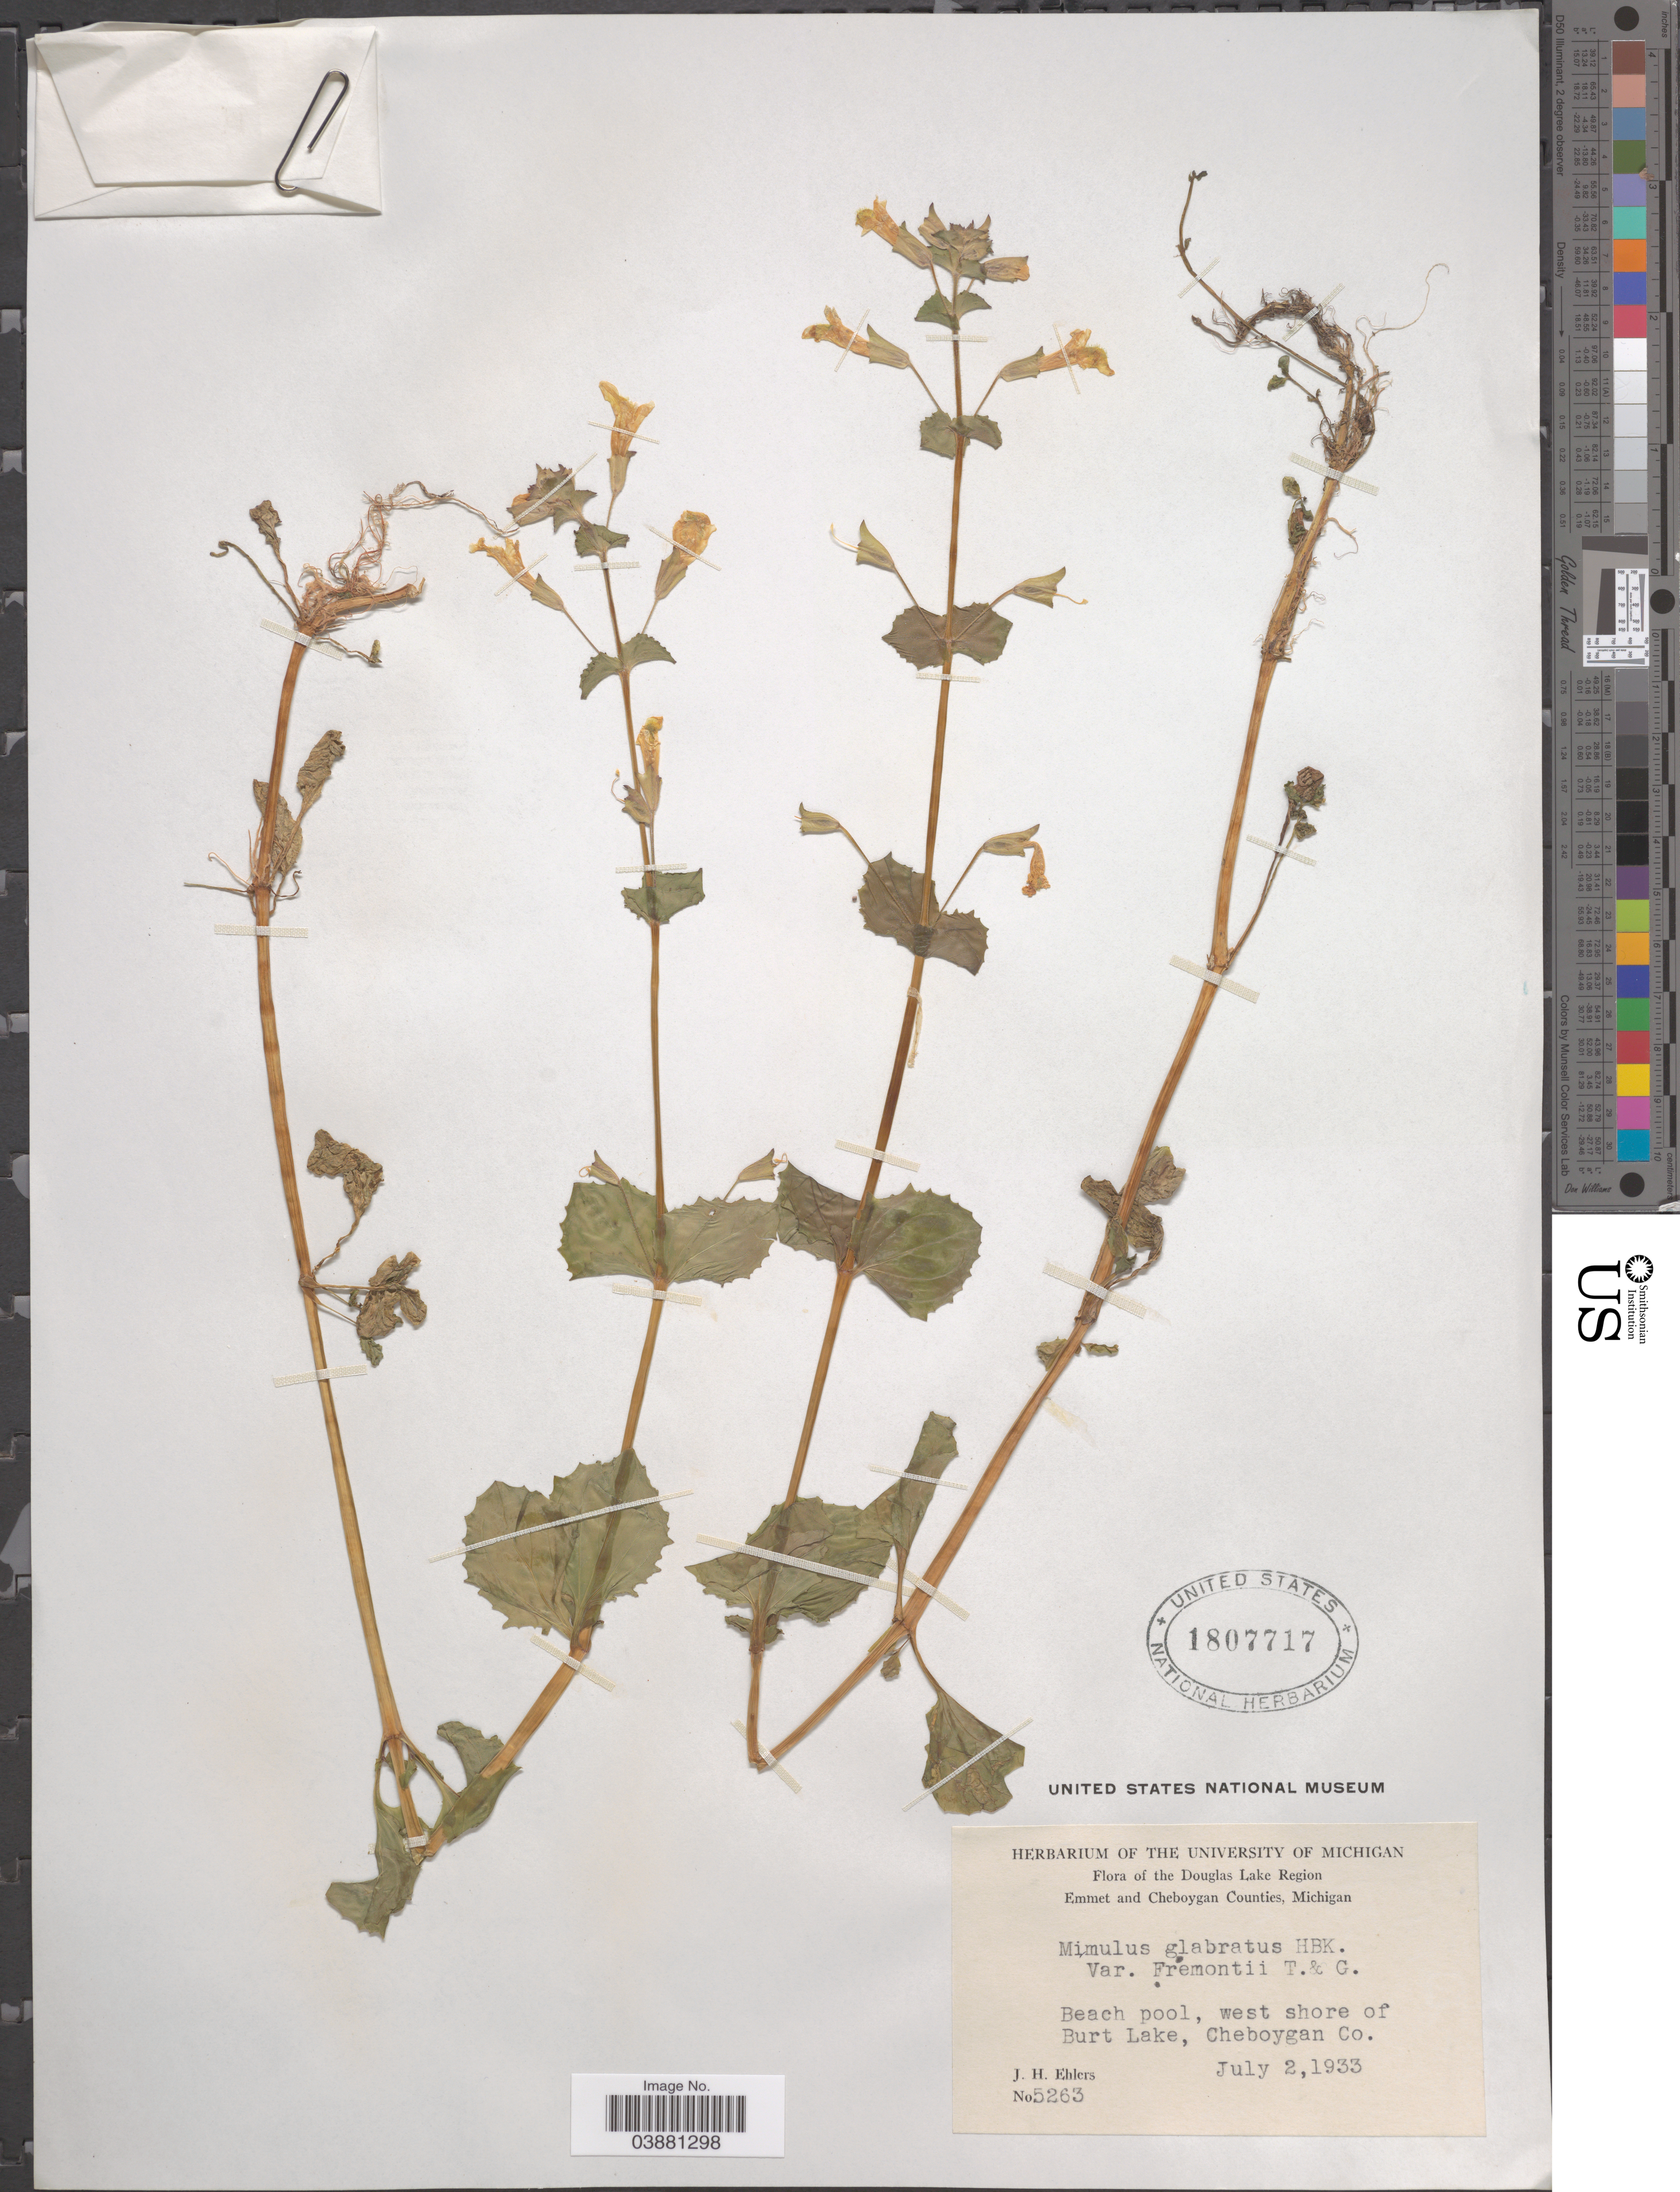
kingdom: Plantae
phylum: Tracheophyta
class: Magnoliopsida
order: Lamiales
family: Phrymaceae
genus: Mimulus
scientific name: Mimulus glabratus var. fremontii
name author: Kunth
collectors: J. H. Ehlers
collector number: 5263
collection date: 1933-07-02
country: United States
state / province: Michigan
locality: Douglas Lake Region. Beach pool, west shore of Burt Lake, Cheboygan Co.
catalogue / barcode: US 1807717